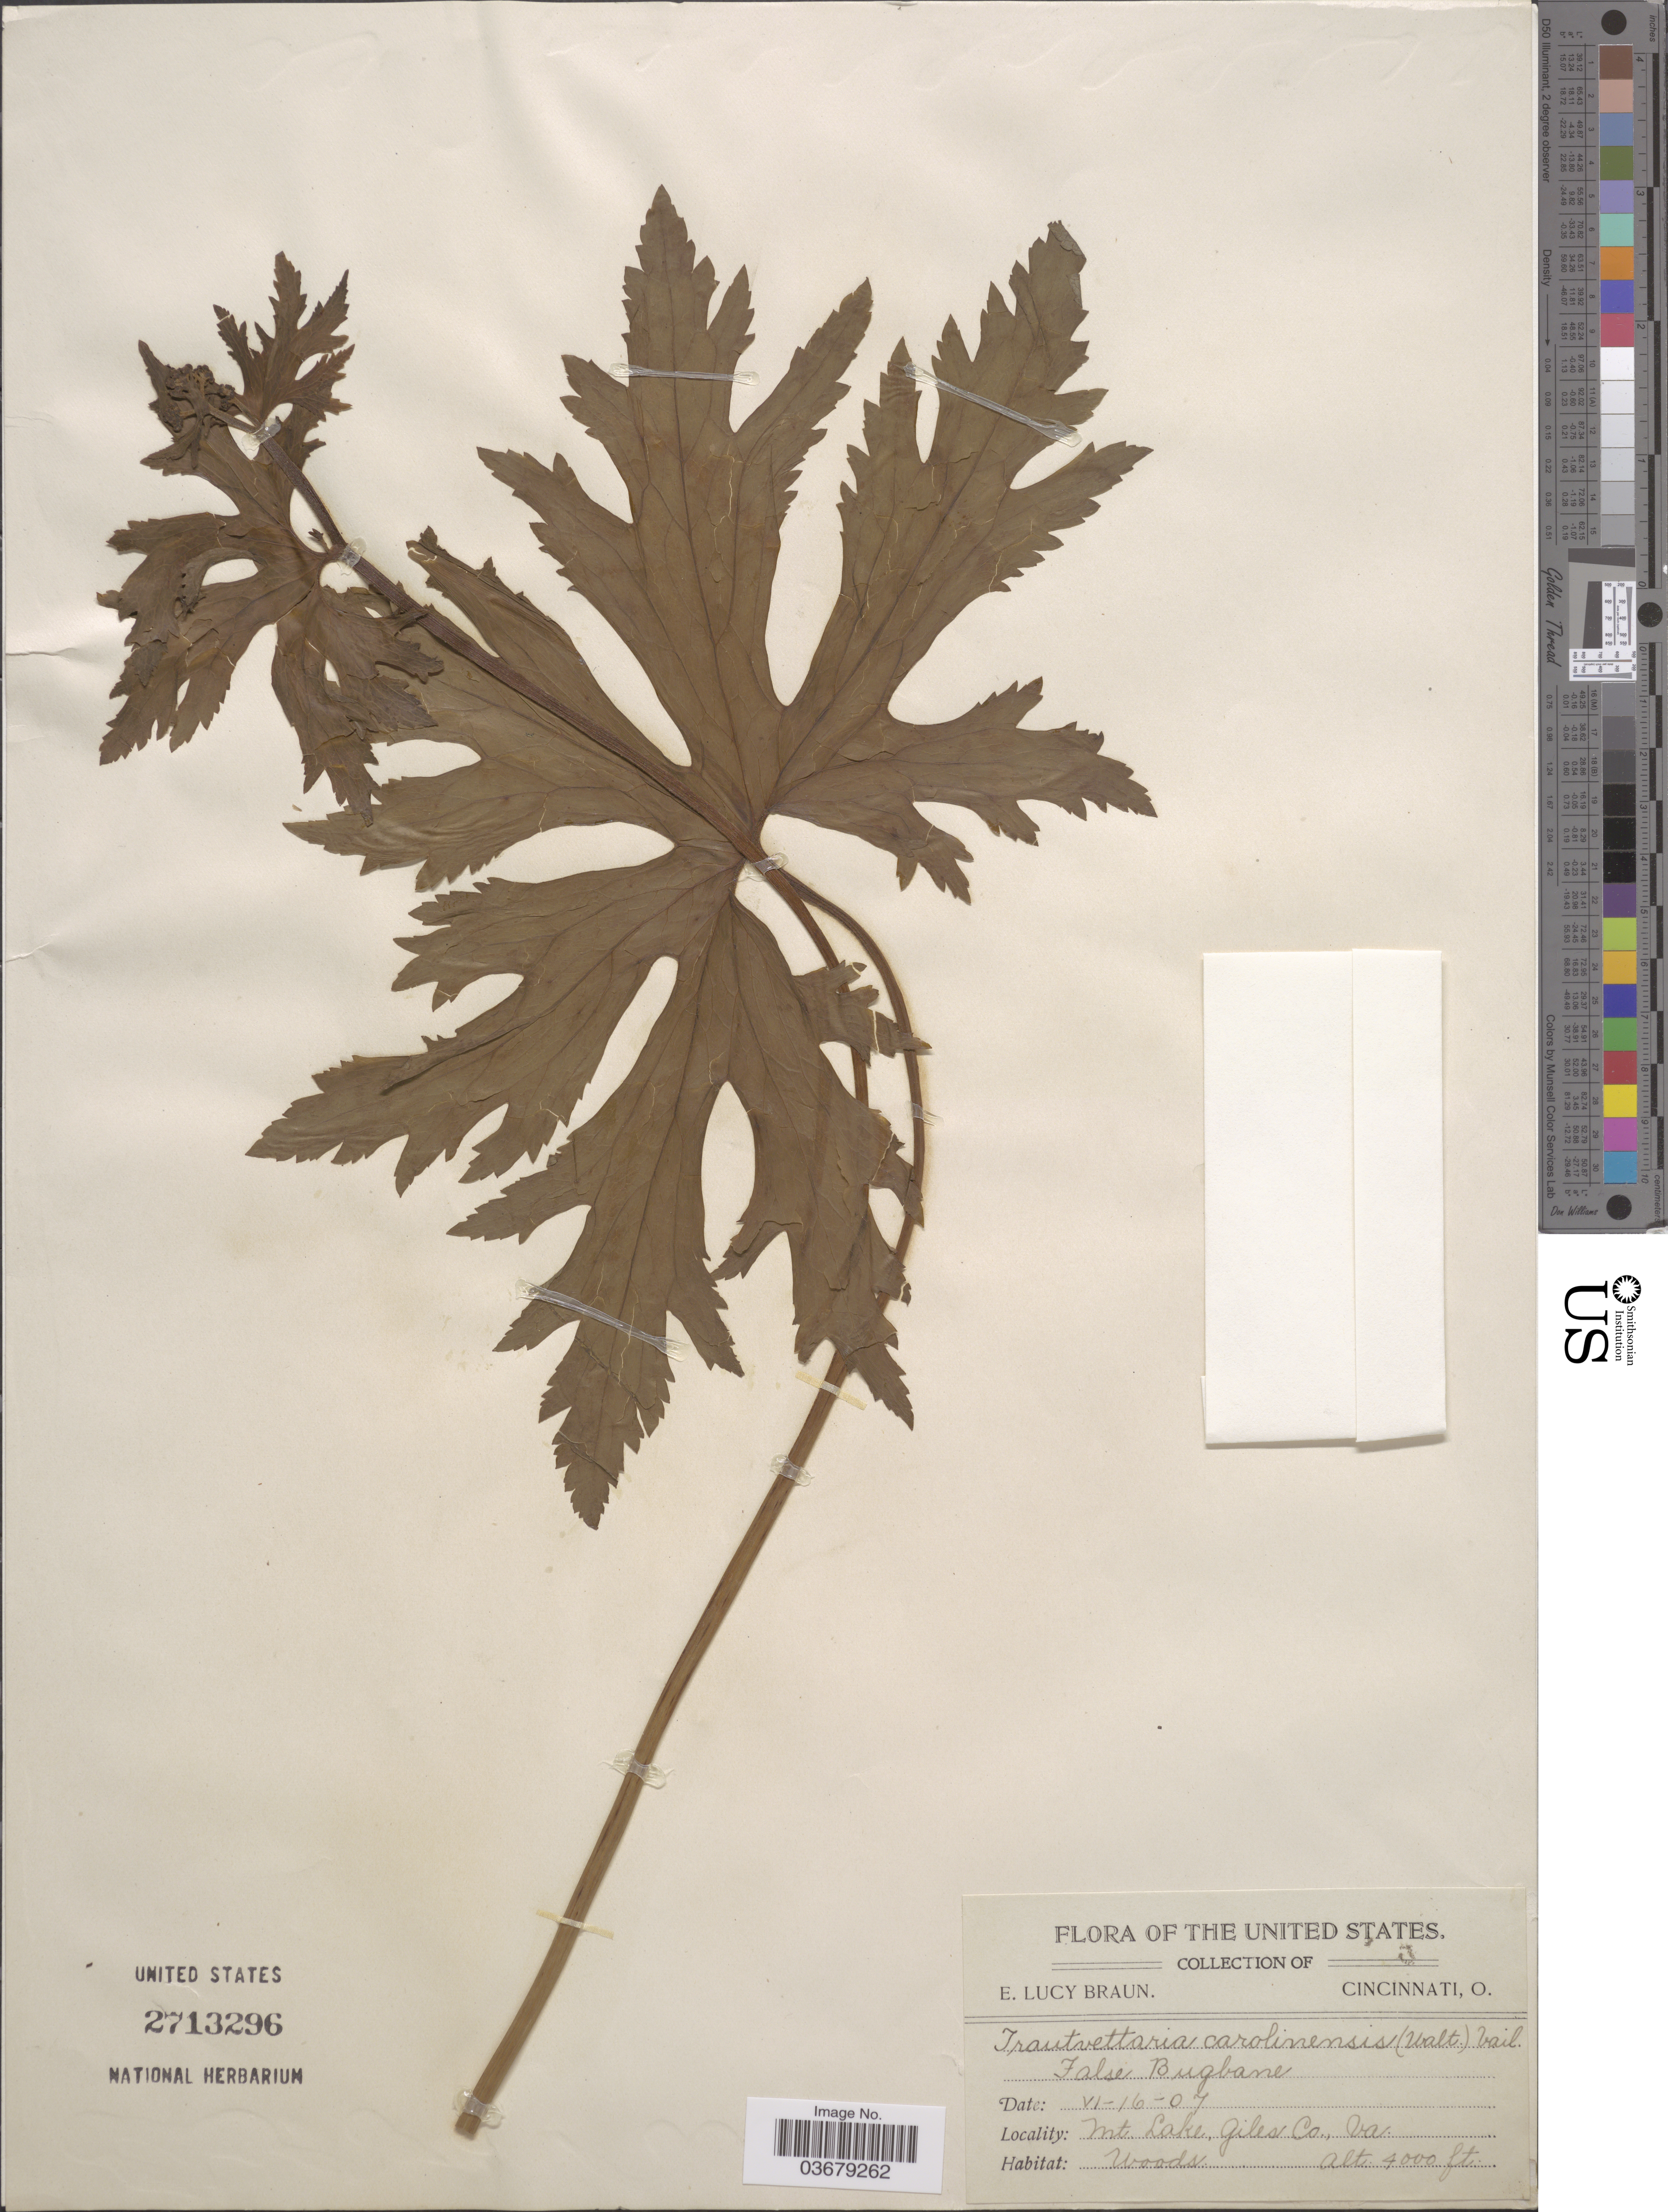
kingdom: Plantae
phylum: Tracheophyta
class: Magnoliopsida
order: Ranunculales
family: Ranunculaceae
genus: Trautvetteria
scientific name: Trautvetteria caroliniensis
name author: (Walter) Vail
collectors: E. L. Braun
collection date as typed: Transcribed d/m/y: 16/6/7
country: United States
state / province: Virginia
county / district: Giles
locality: Mt Lake, Giles Co.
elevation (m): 1219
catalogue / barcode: US 2713296